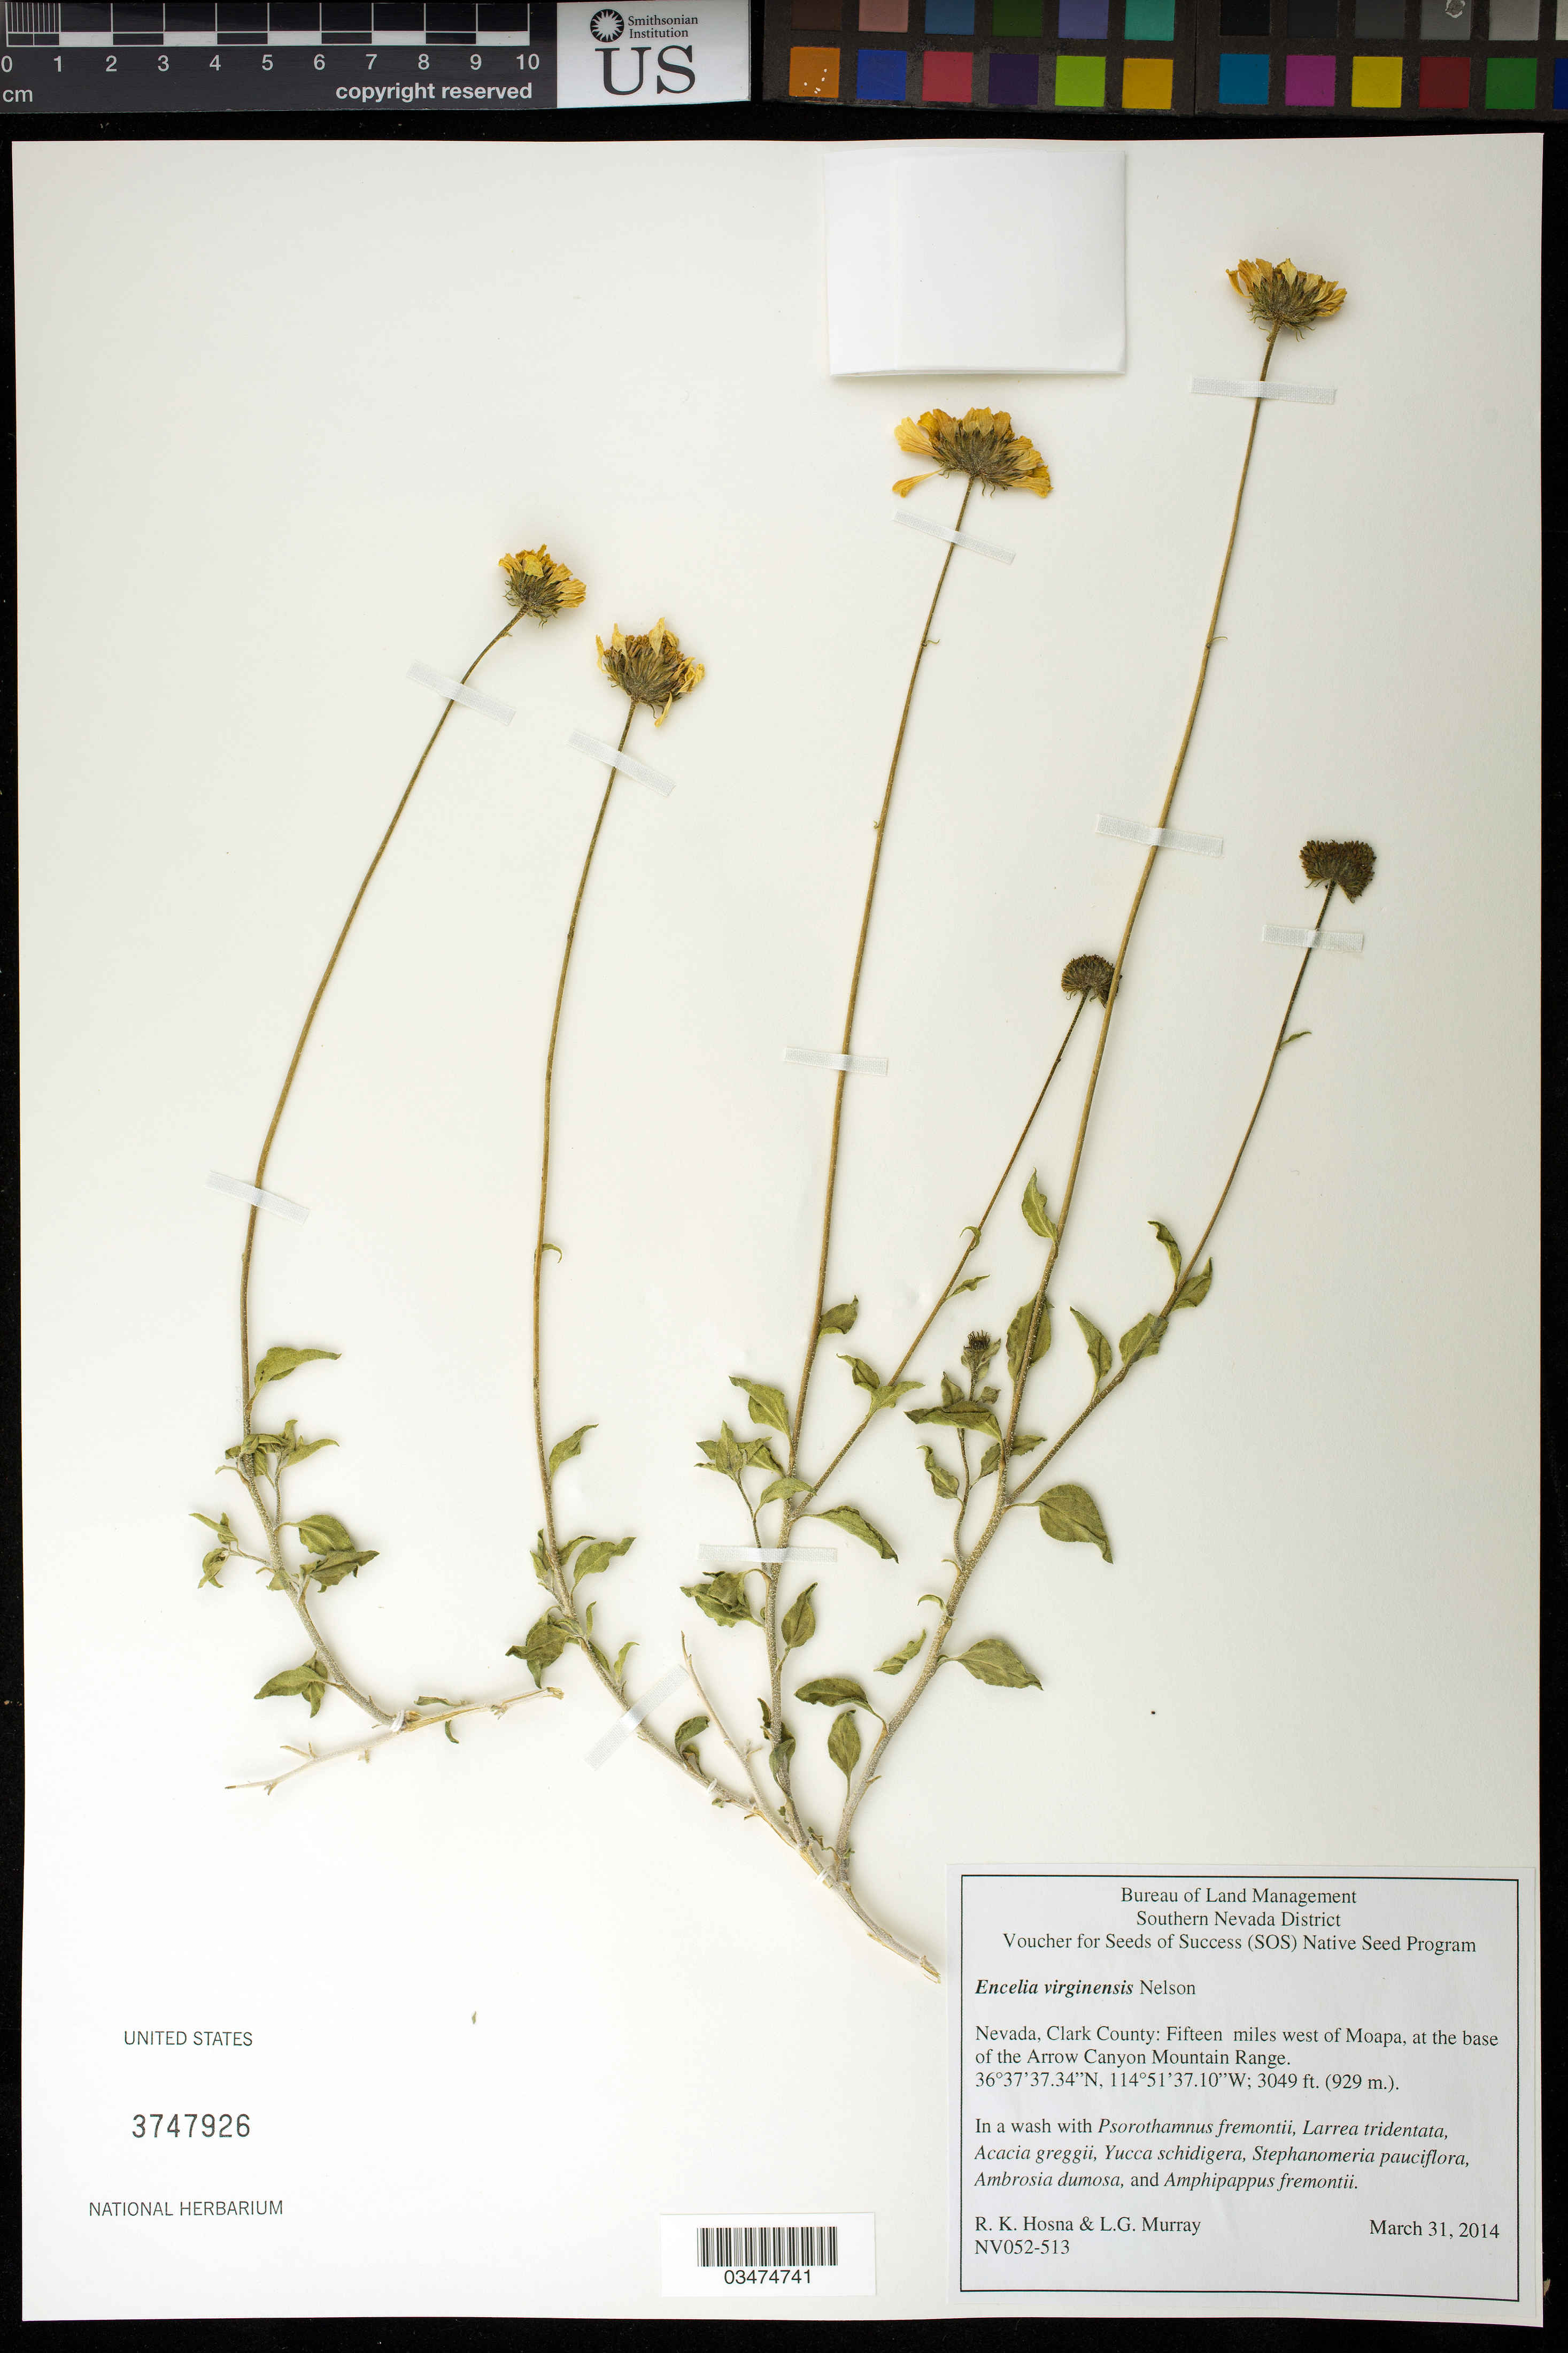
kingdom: Plantae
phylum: Tracheophyta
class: Magnoliopsida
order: Asterales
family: Asteraceae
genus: Encelia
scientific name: Encelia virginensis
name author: A. Nelson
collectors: R. Hosna & L. Murray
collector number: NV052-513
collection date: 2014-03-31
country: United States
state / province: Nevada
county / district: Clark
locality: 15 mi W of Moapa, at the base of the Arrow Canyon Mt. Range.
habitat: In a wash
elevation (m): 929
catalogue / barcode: US 3747926